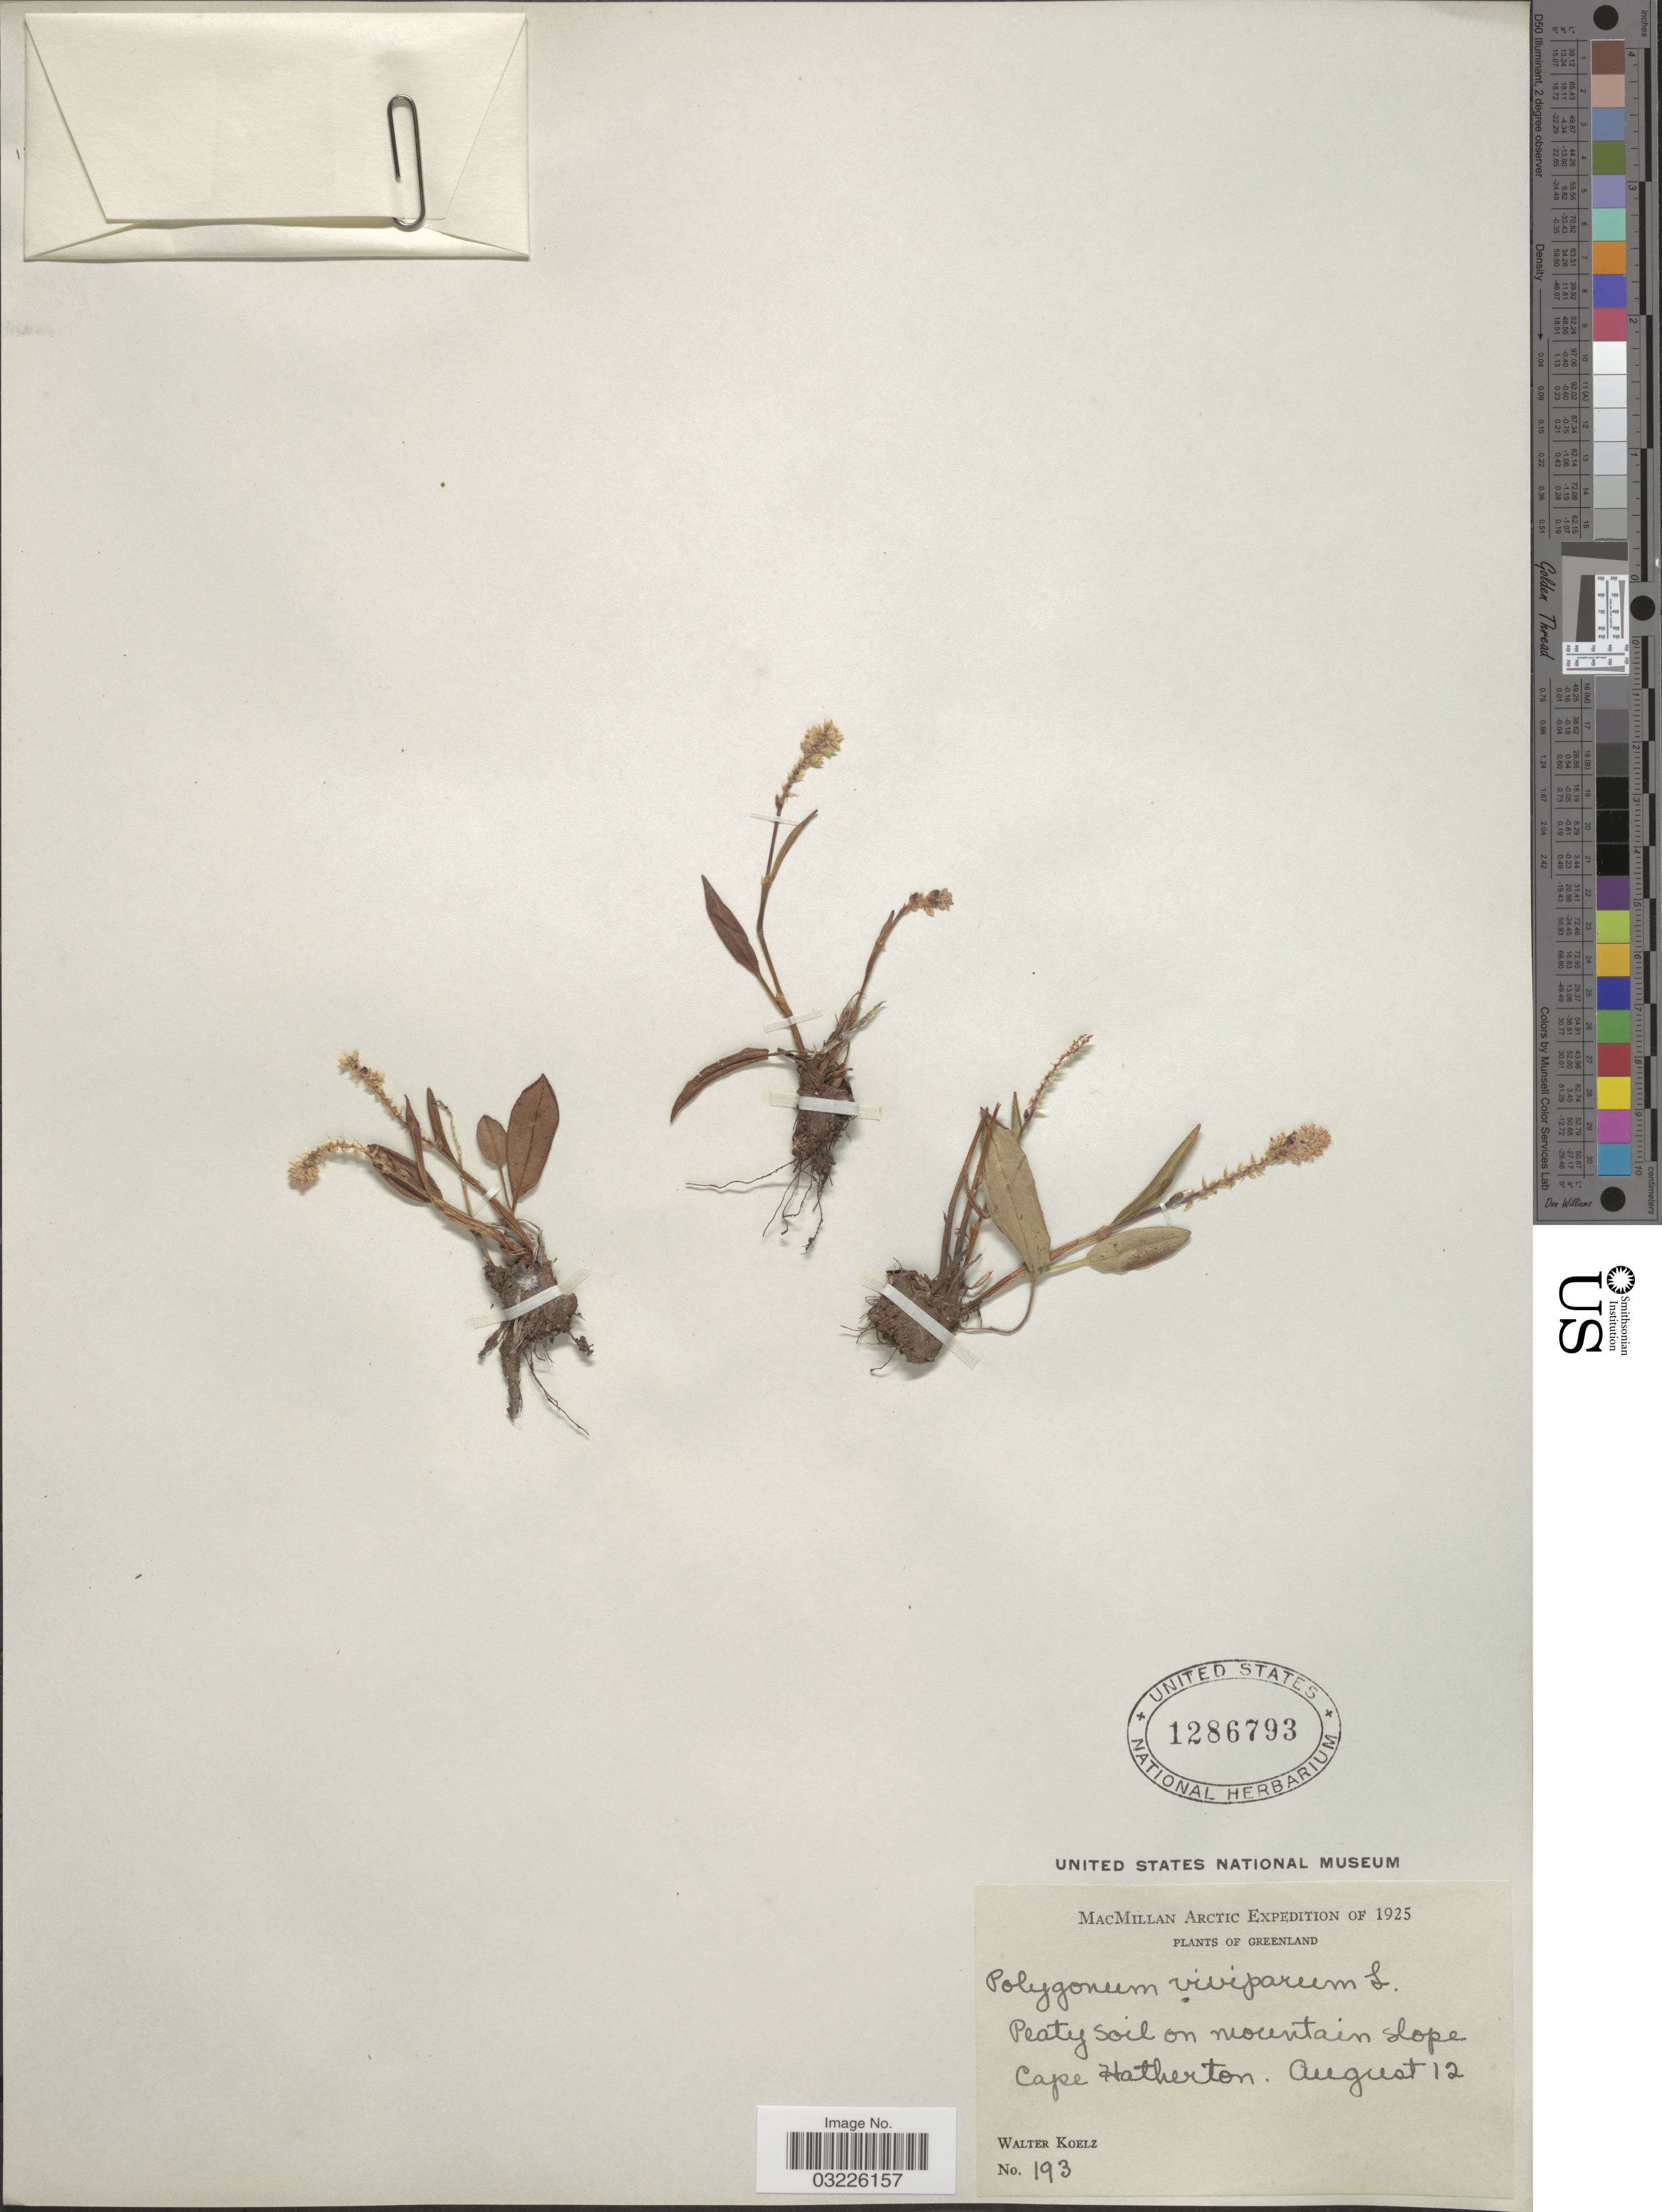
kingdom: Plantae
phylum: Tracheophyta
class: Magnoliopsida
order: Caryophyllales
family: Polygonaceae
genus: Bistorta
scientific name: Bistorta vivipara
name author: (L.) Delarbre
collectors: W. N. Koelz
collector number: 193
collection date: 1925-08-12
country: Greenland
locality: Rocky soil on mountain slope Cape Hatherton.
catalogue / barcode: US 1286793